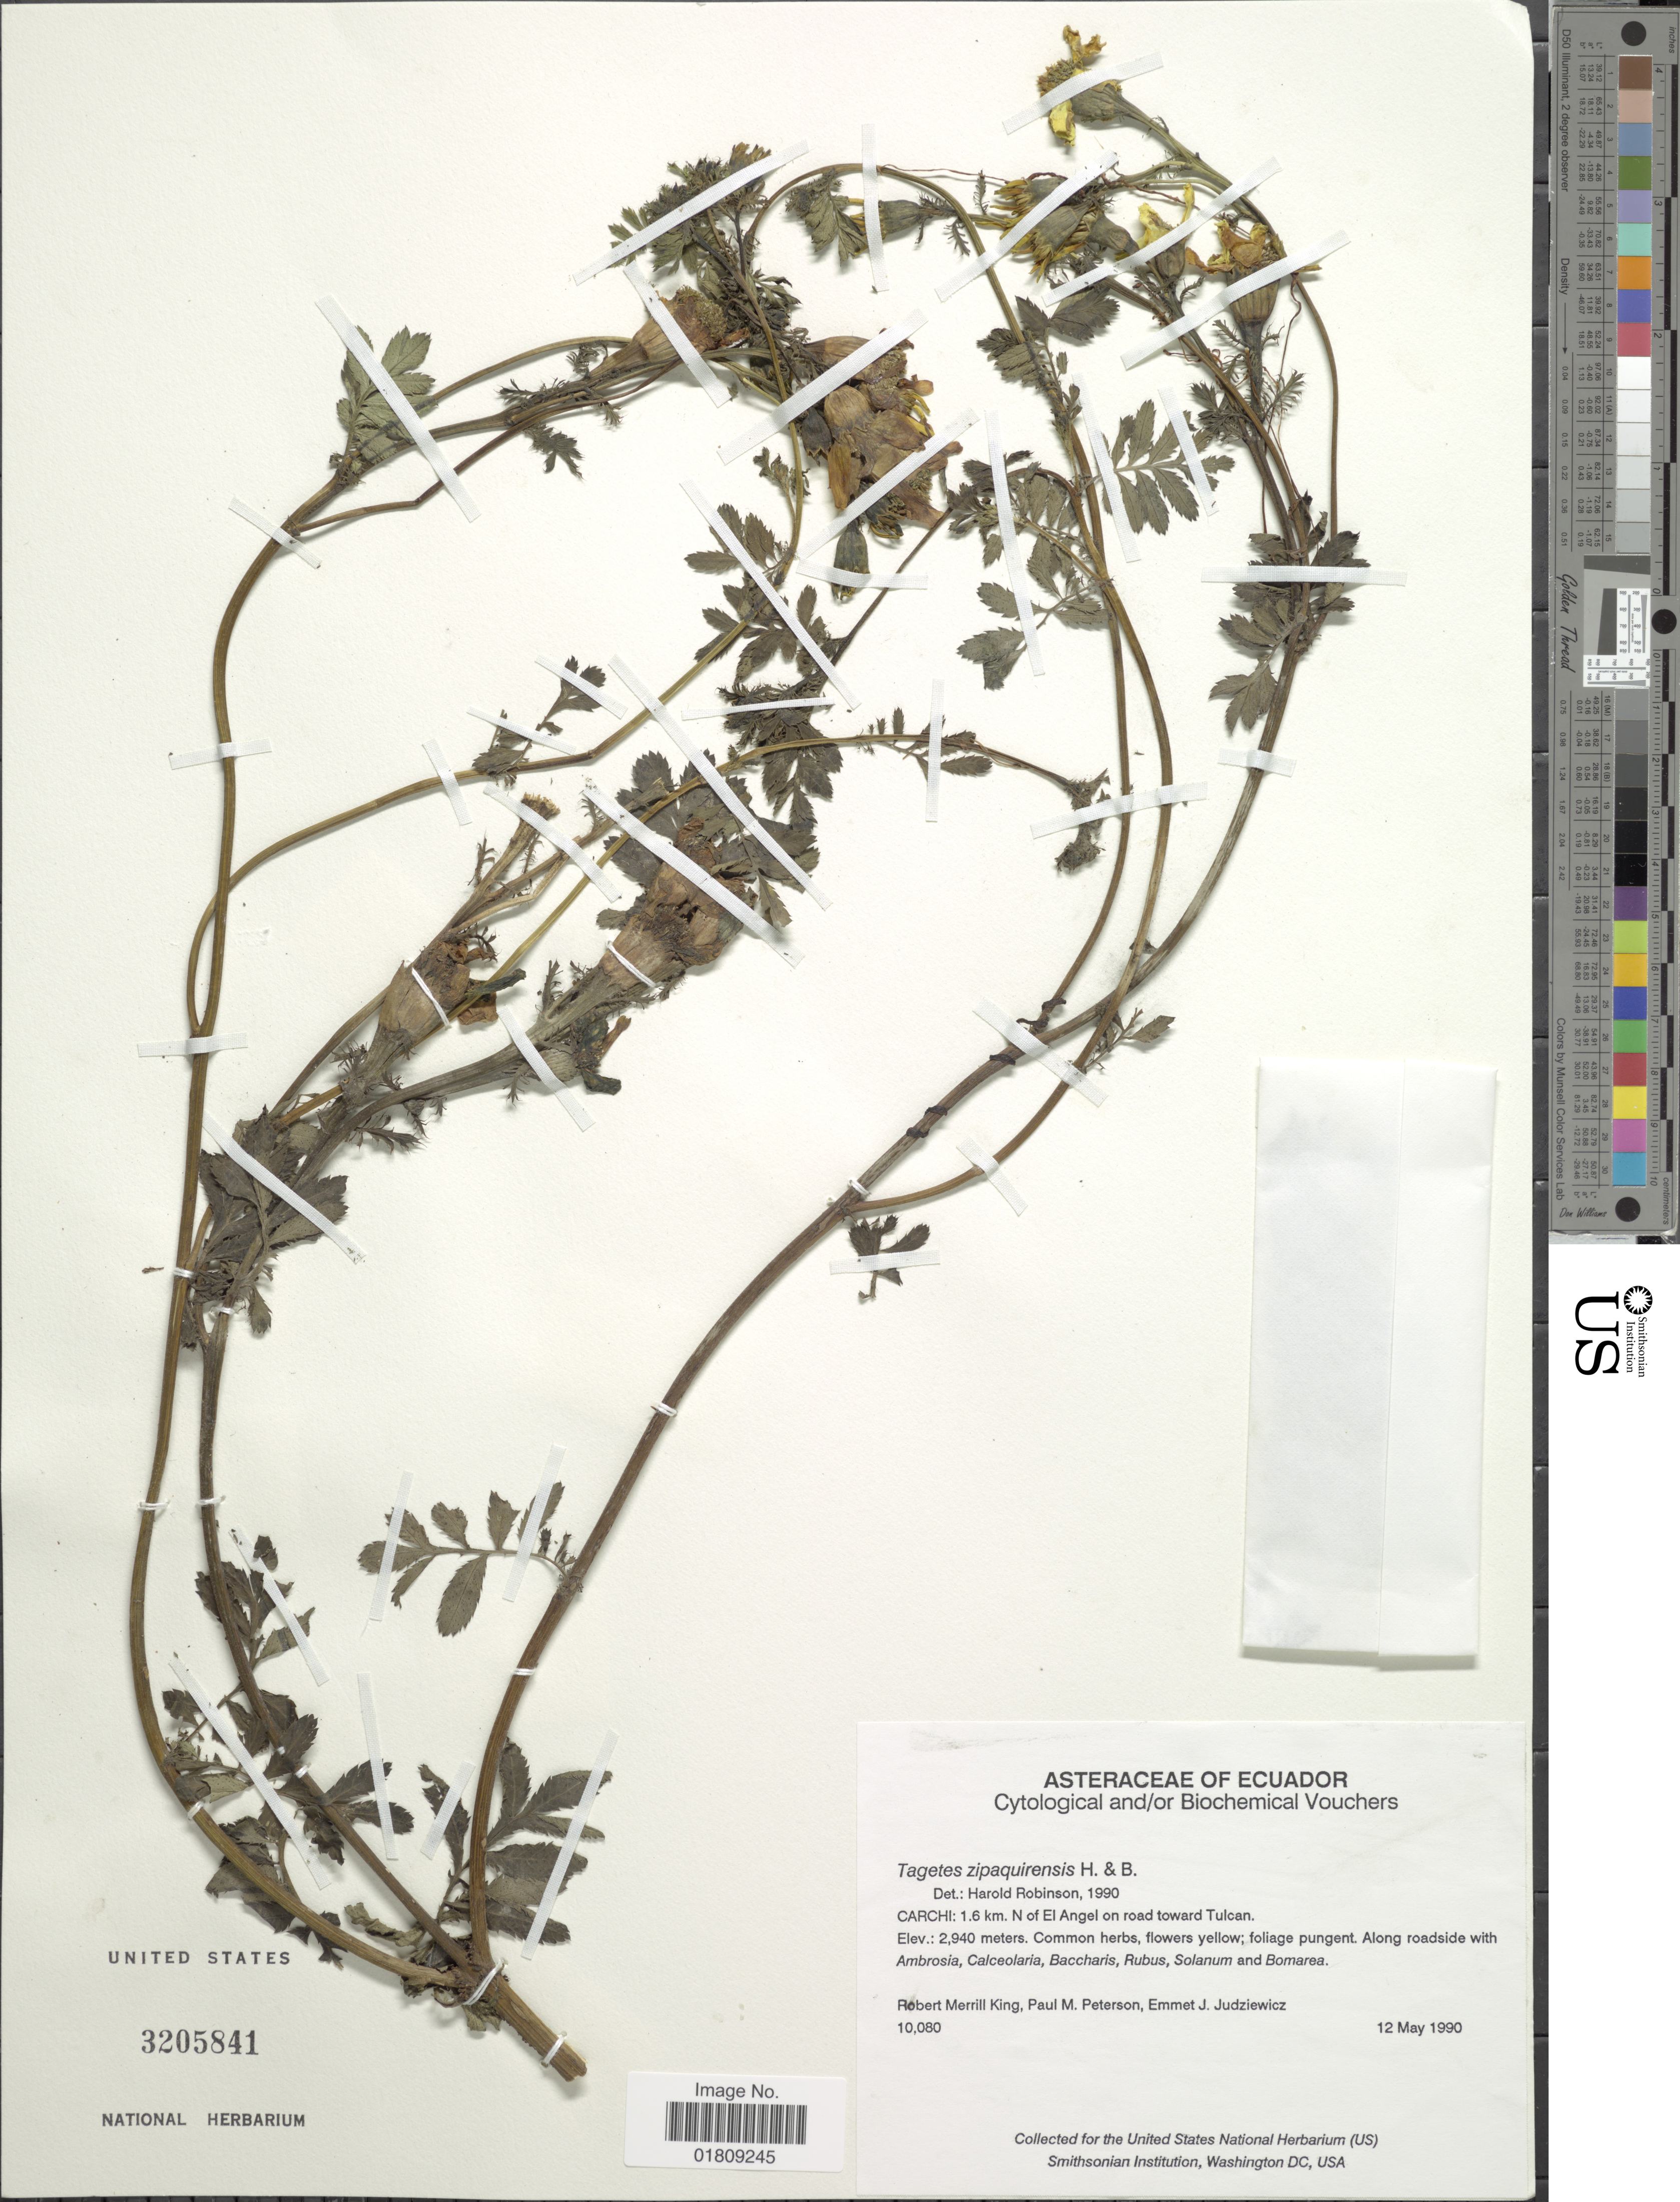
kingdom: Plantae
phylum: Tracheophyta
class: Magnoliopsida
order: Asterales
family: Asteraceae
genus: Tagetes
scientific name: Tagetes zypaquirensis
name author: Humb. & Bonpl.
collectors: R. M. King, P. M. Peterson & E. J. Judziewicz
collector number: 10080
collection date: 1990-05-12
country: Ecuador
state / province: Carchi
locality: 1.6 km N of El Angel on road toward Tulcan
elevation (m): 2940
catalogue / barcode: US 3205841